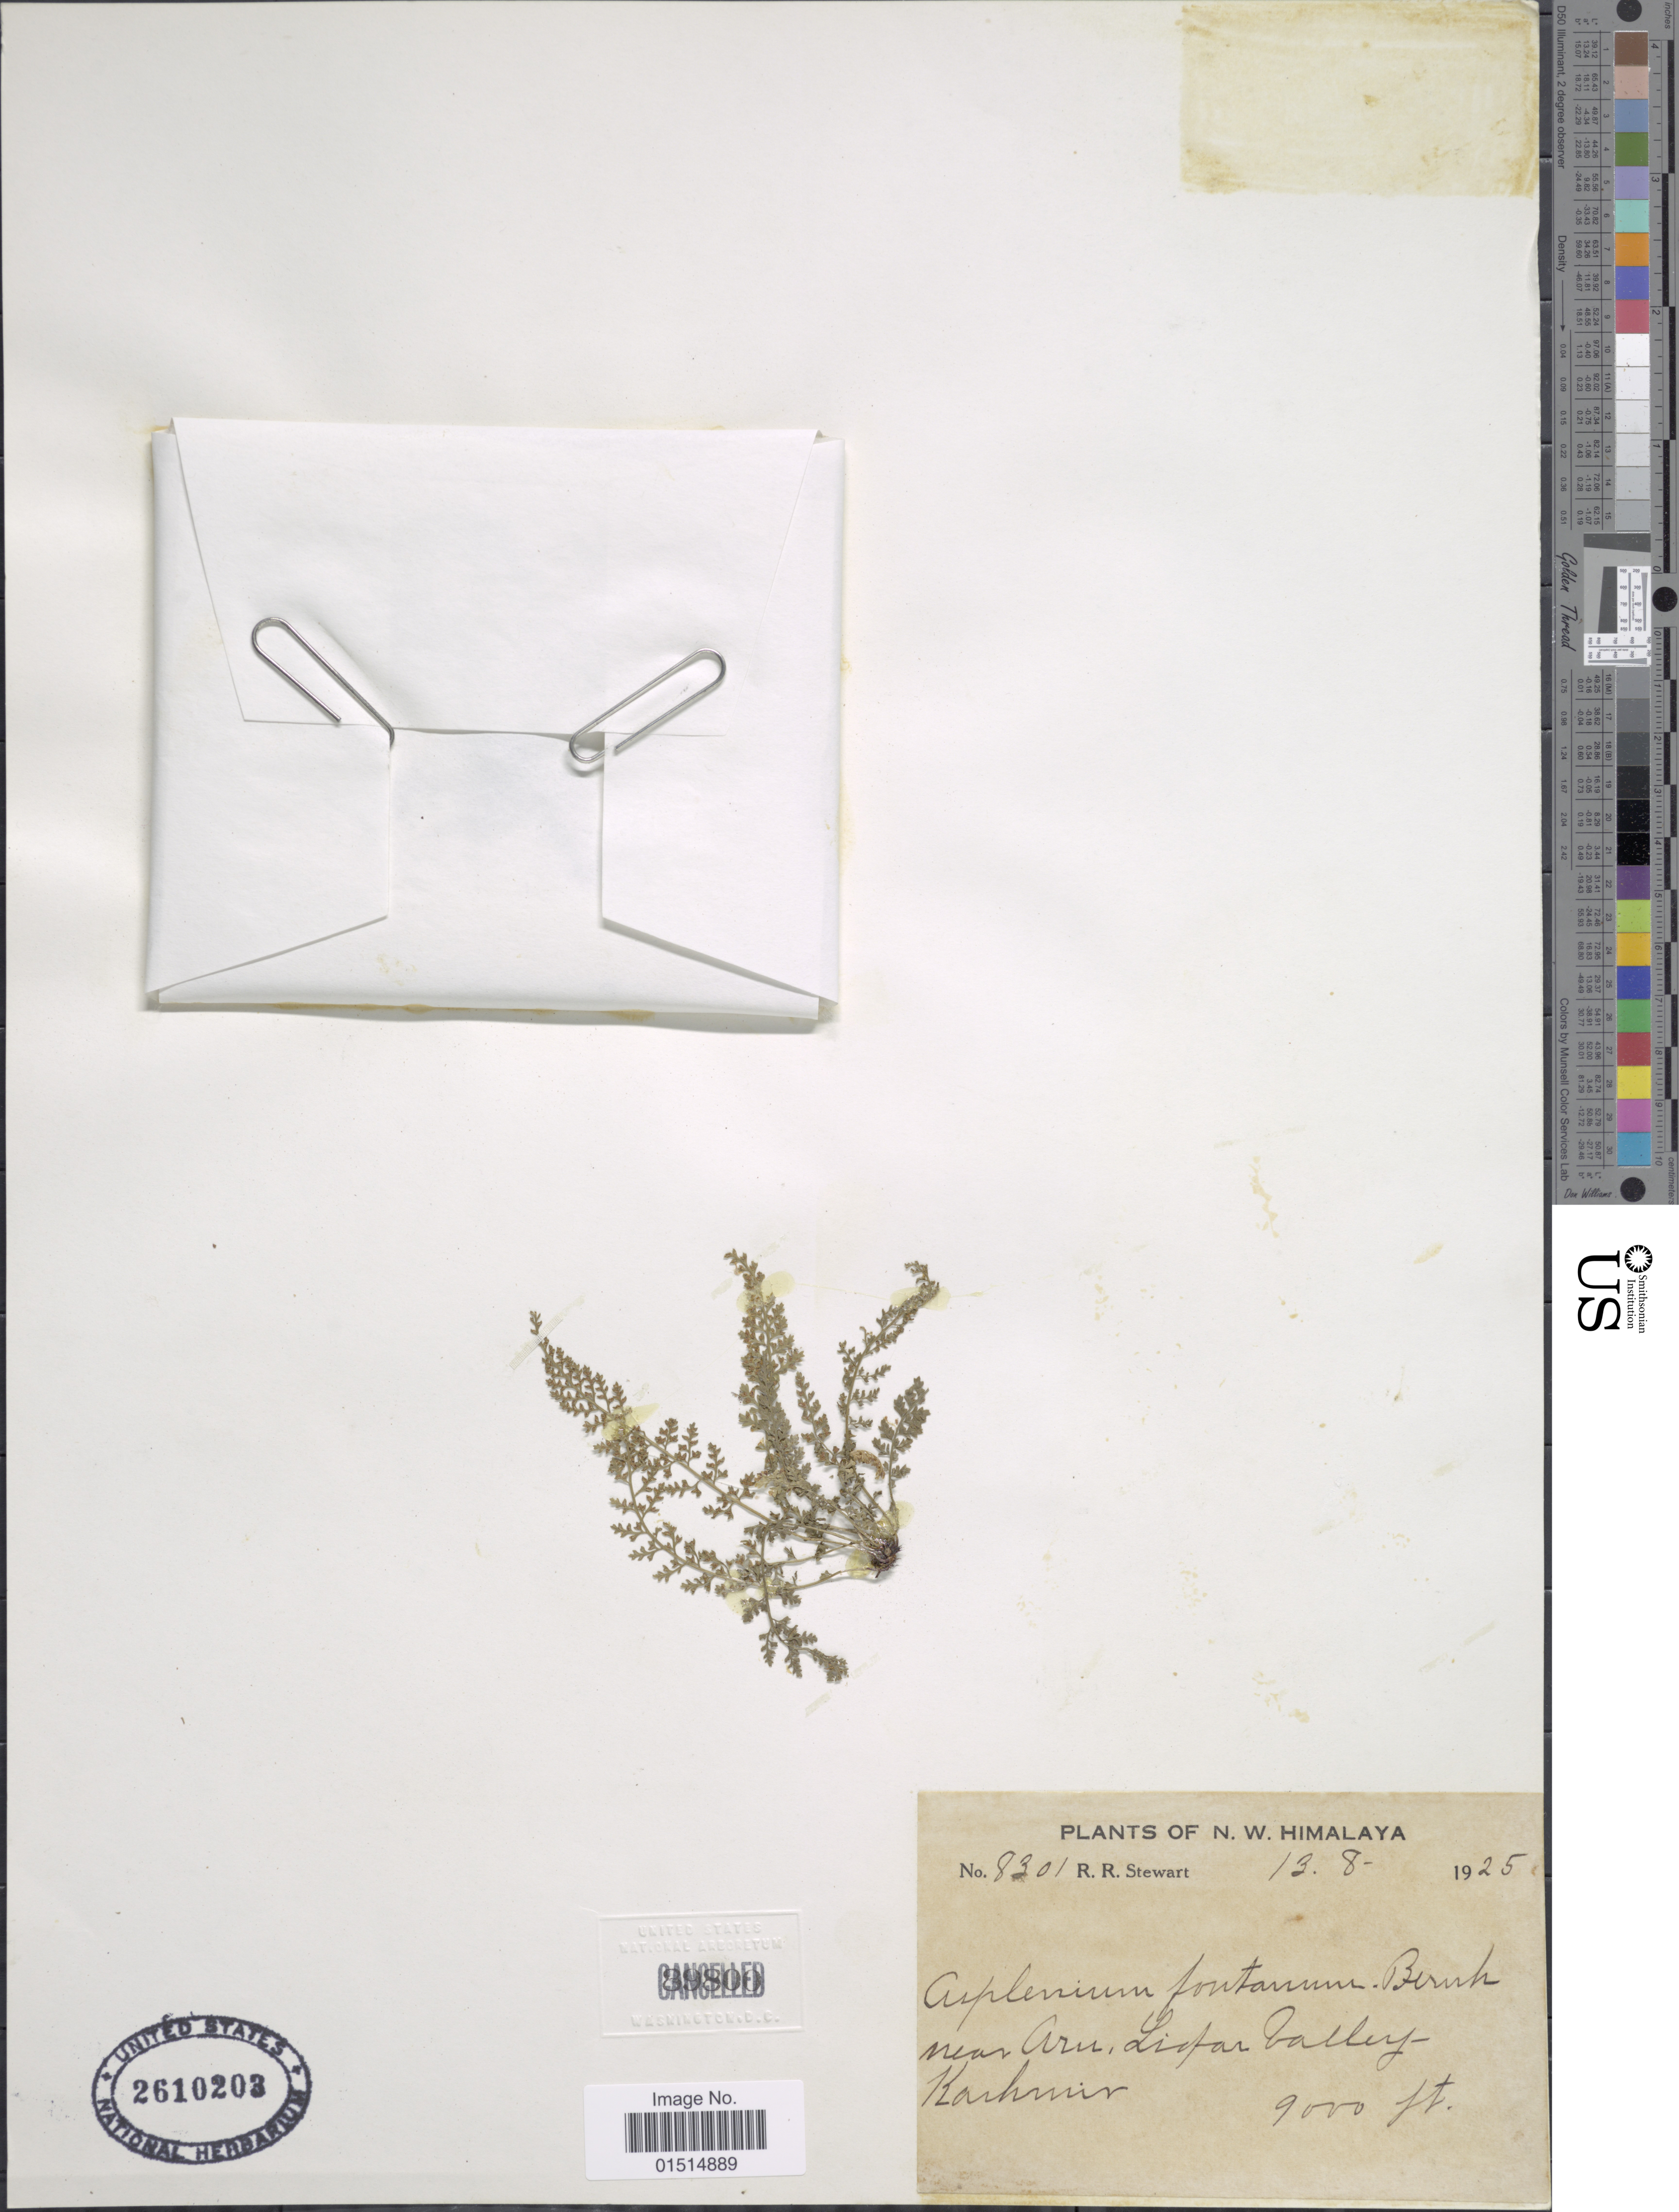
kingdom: Plantae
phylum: Tracheophyta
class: Polypodiopsida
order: Polypodiales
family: Aspleniaceae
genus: Asplenium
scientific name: Asplenium fontanum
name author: (L.) Bernh.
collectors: R. R. Stewart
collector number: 8301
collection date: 1925-08-13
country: India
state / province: Jammu and Kashmir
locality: N.W. Himalaya, Near Aru, Lidar Valley Kashmir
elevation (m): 2743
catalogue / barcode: US 2610203